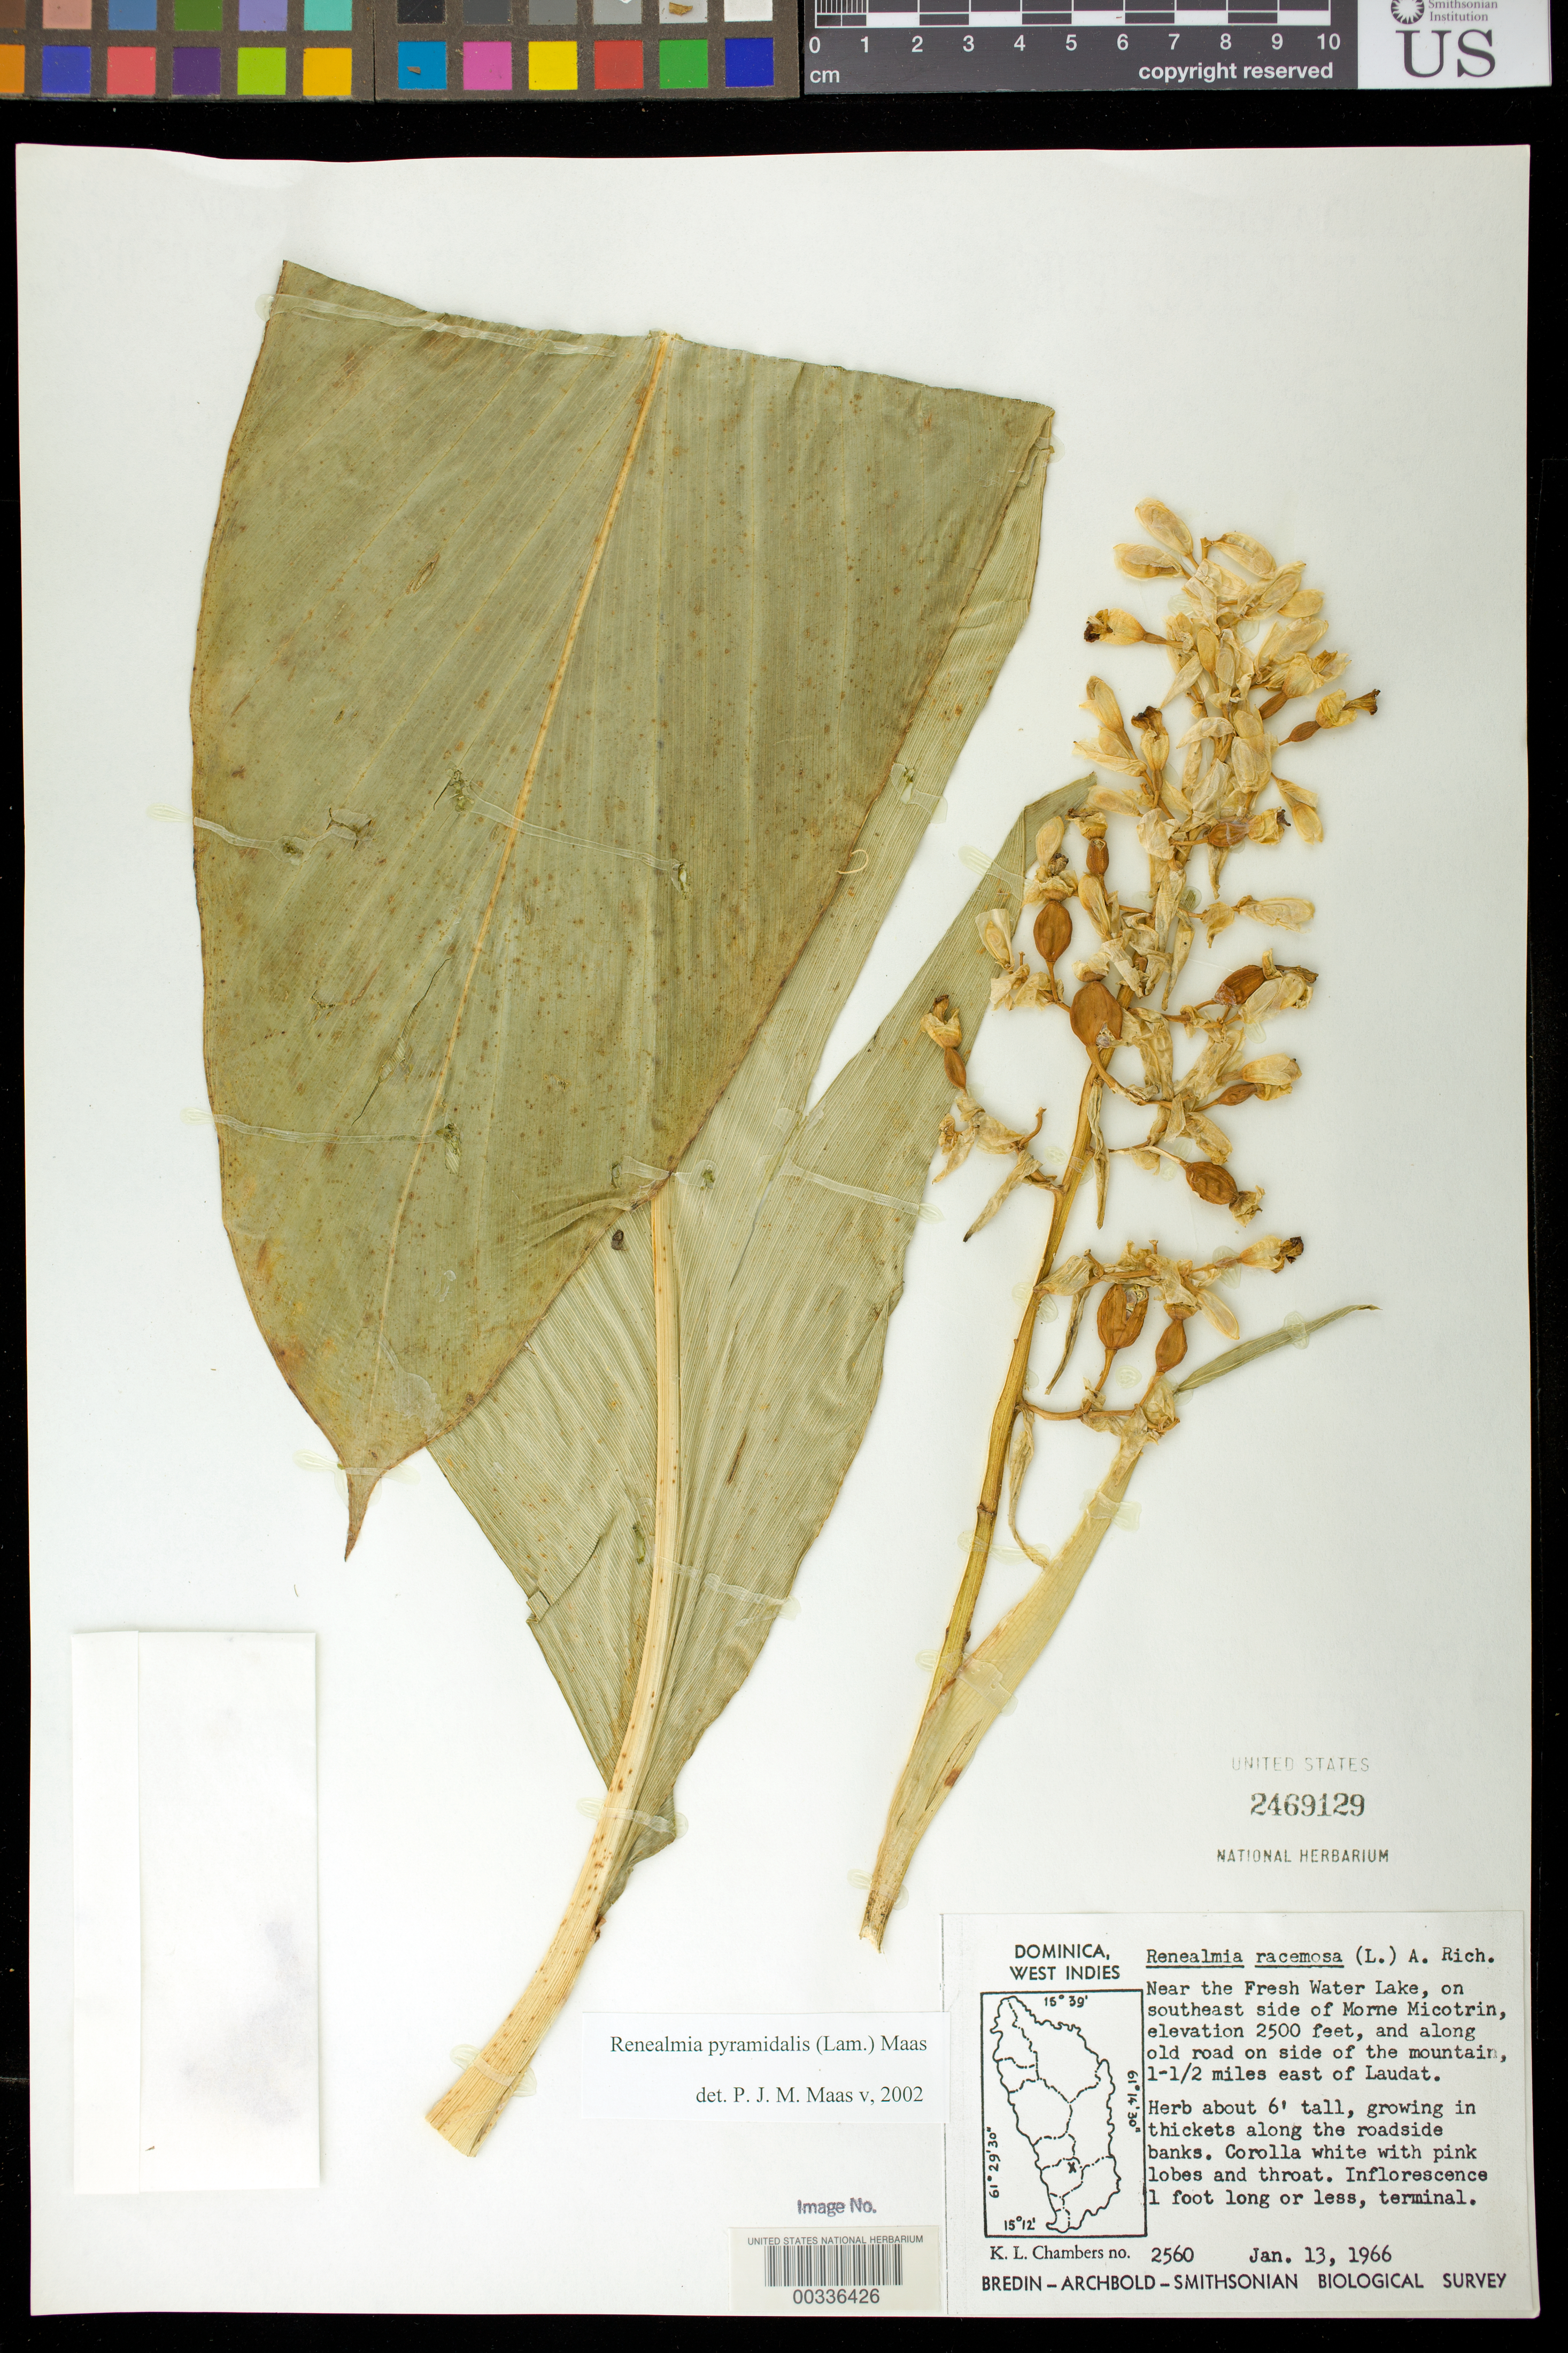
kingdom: Plantae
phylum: Tracheophyta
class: Liliopsida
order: Zingiberales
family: Zingiberaceae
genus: Renealmia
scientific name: Renealmia pyramidalis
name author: (Lam.) Maas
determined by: Maas, Paul J. M.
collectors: K. L. Chambers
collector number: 2560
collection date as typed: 13 Jan 1966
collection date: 1966-01-13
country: Dominica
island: Dominica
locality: Near the fresh water lake, on se side of morne micotrin and along old road on side of mountain, 1-1/2 mi e of laudat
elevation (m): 762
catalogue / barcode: US 2469129